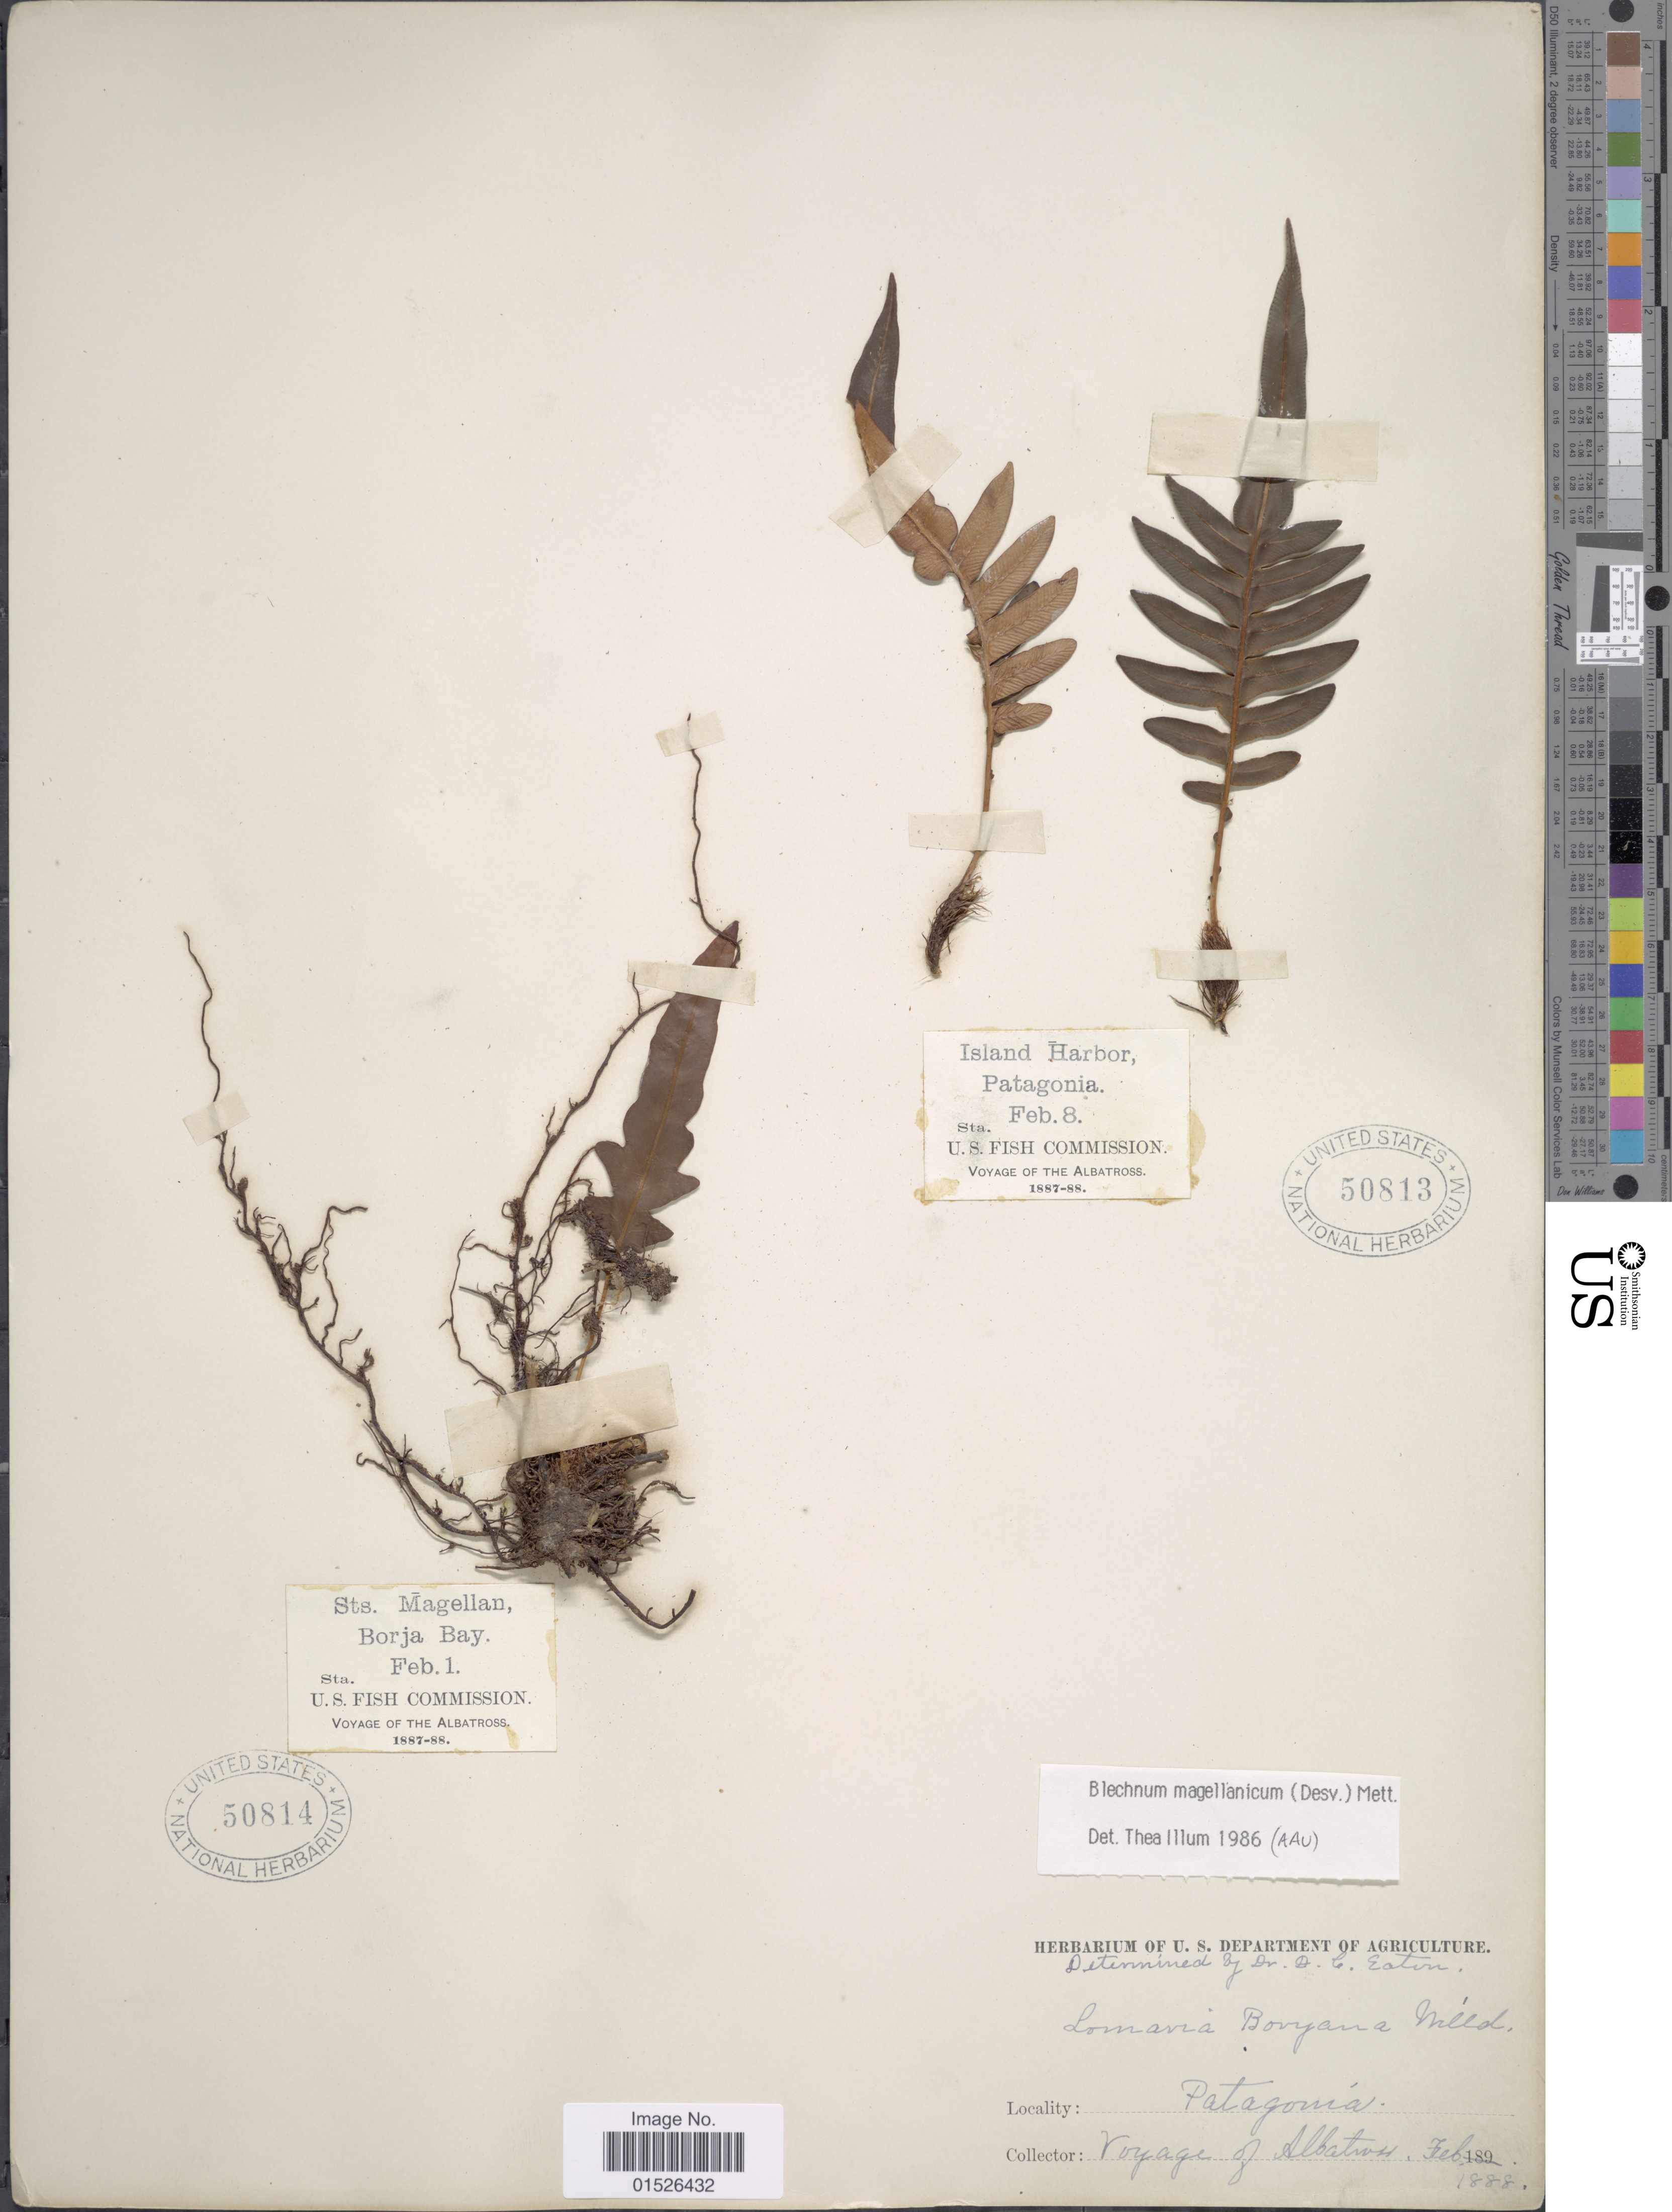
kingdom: Plantae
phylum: Tracheophyta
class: Polypodiopsida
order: Polypodiales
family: Blechnaceae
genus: Blechnum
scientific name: Blechnum magellanicum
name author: Mett.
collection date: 1887-02-08/1888-02-08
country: Argentina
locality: Patagonia, Island Harbor.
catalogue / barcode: US 50813-2